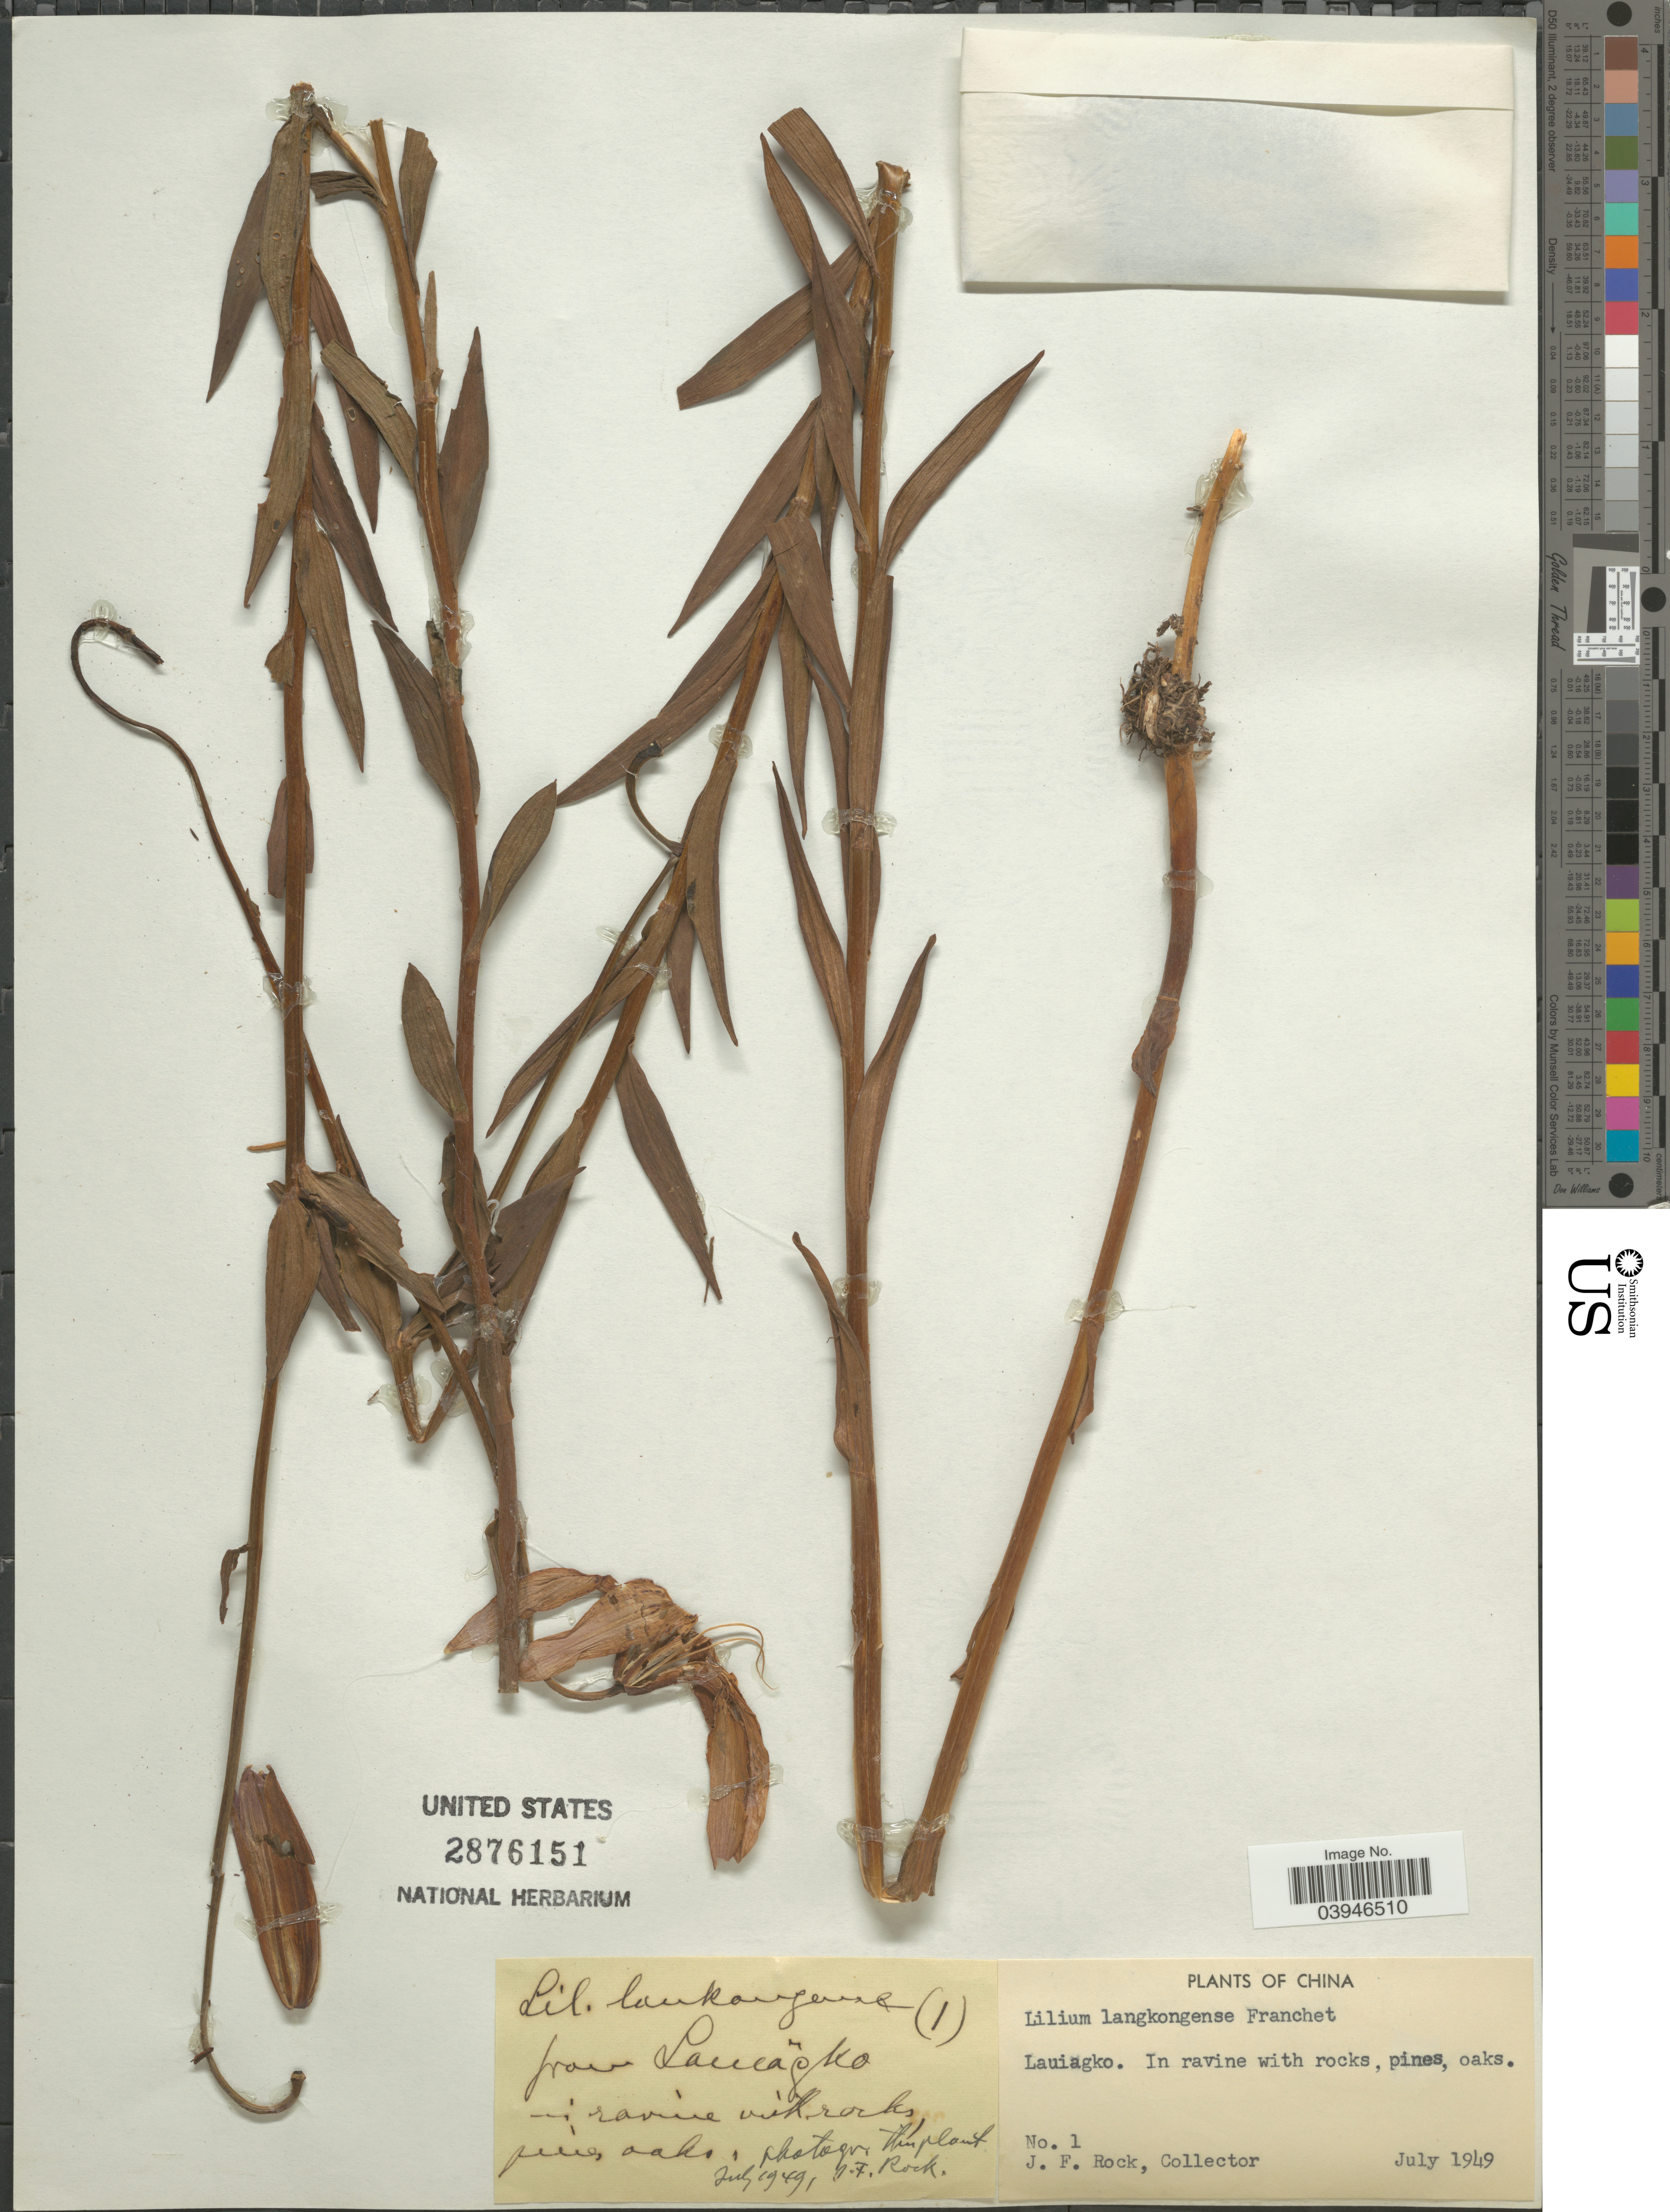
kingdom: Plantae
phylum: Tracheophyta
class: Liliopsida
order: Liliales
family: Liliaceae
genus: Lilium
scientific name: Lilium lankongense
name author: Franch.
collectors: J. Rock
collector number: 1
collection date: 1949-07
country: China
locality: Lauiagko. In ravine with rocks, pines, oaks.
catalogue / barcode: US 2876151